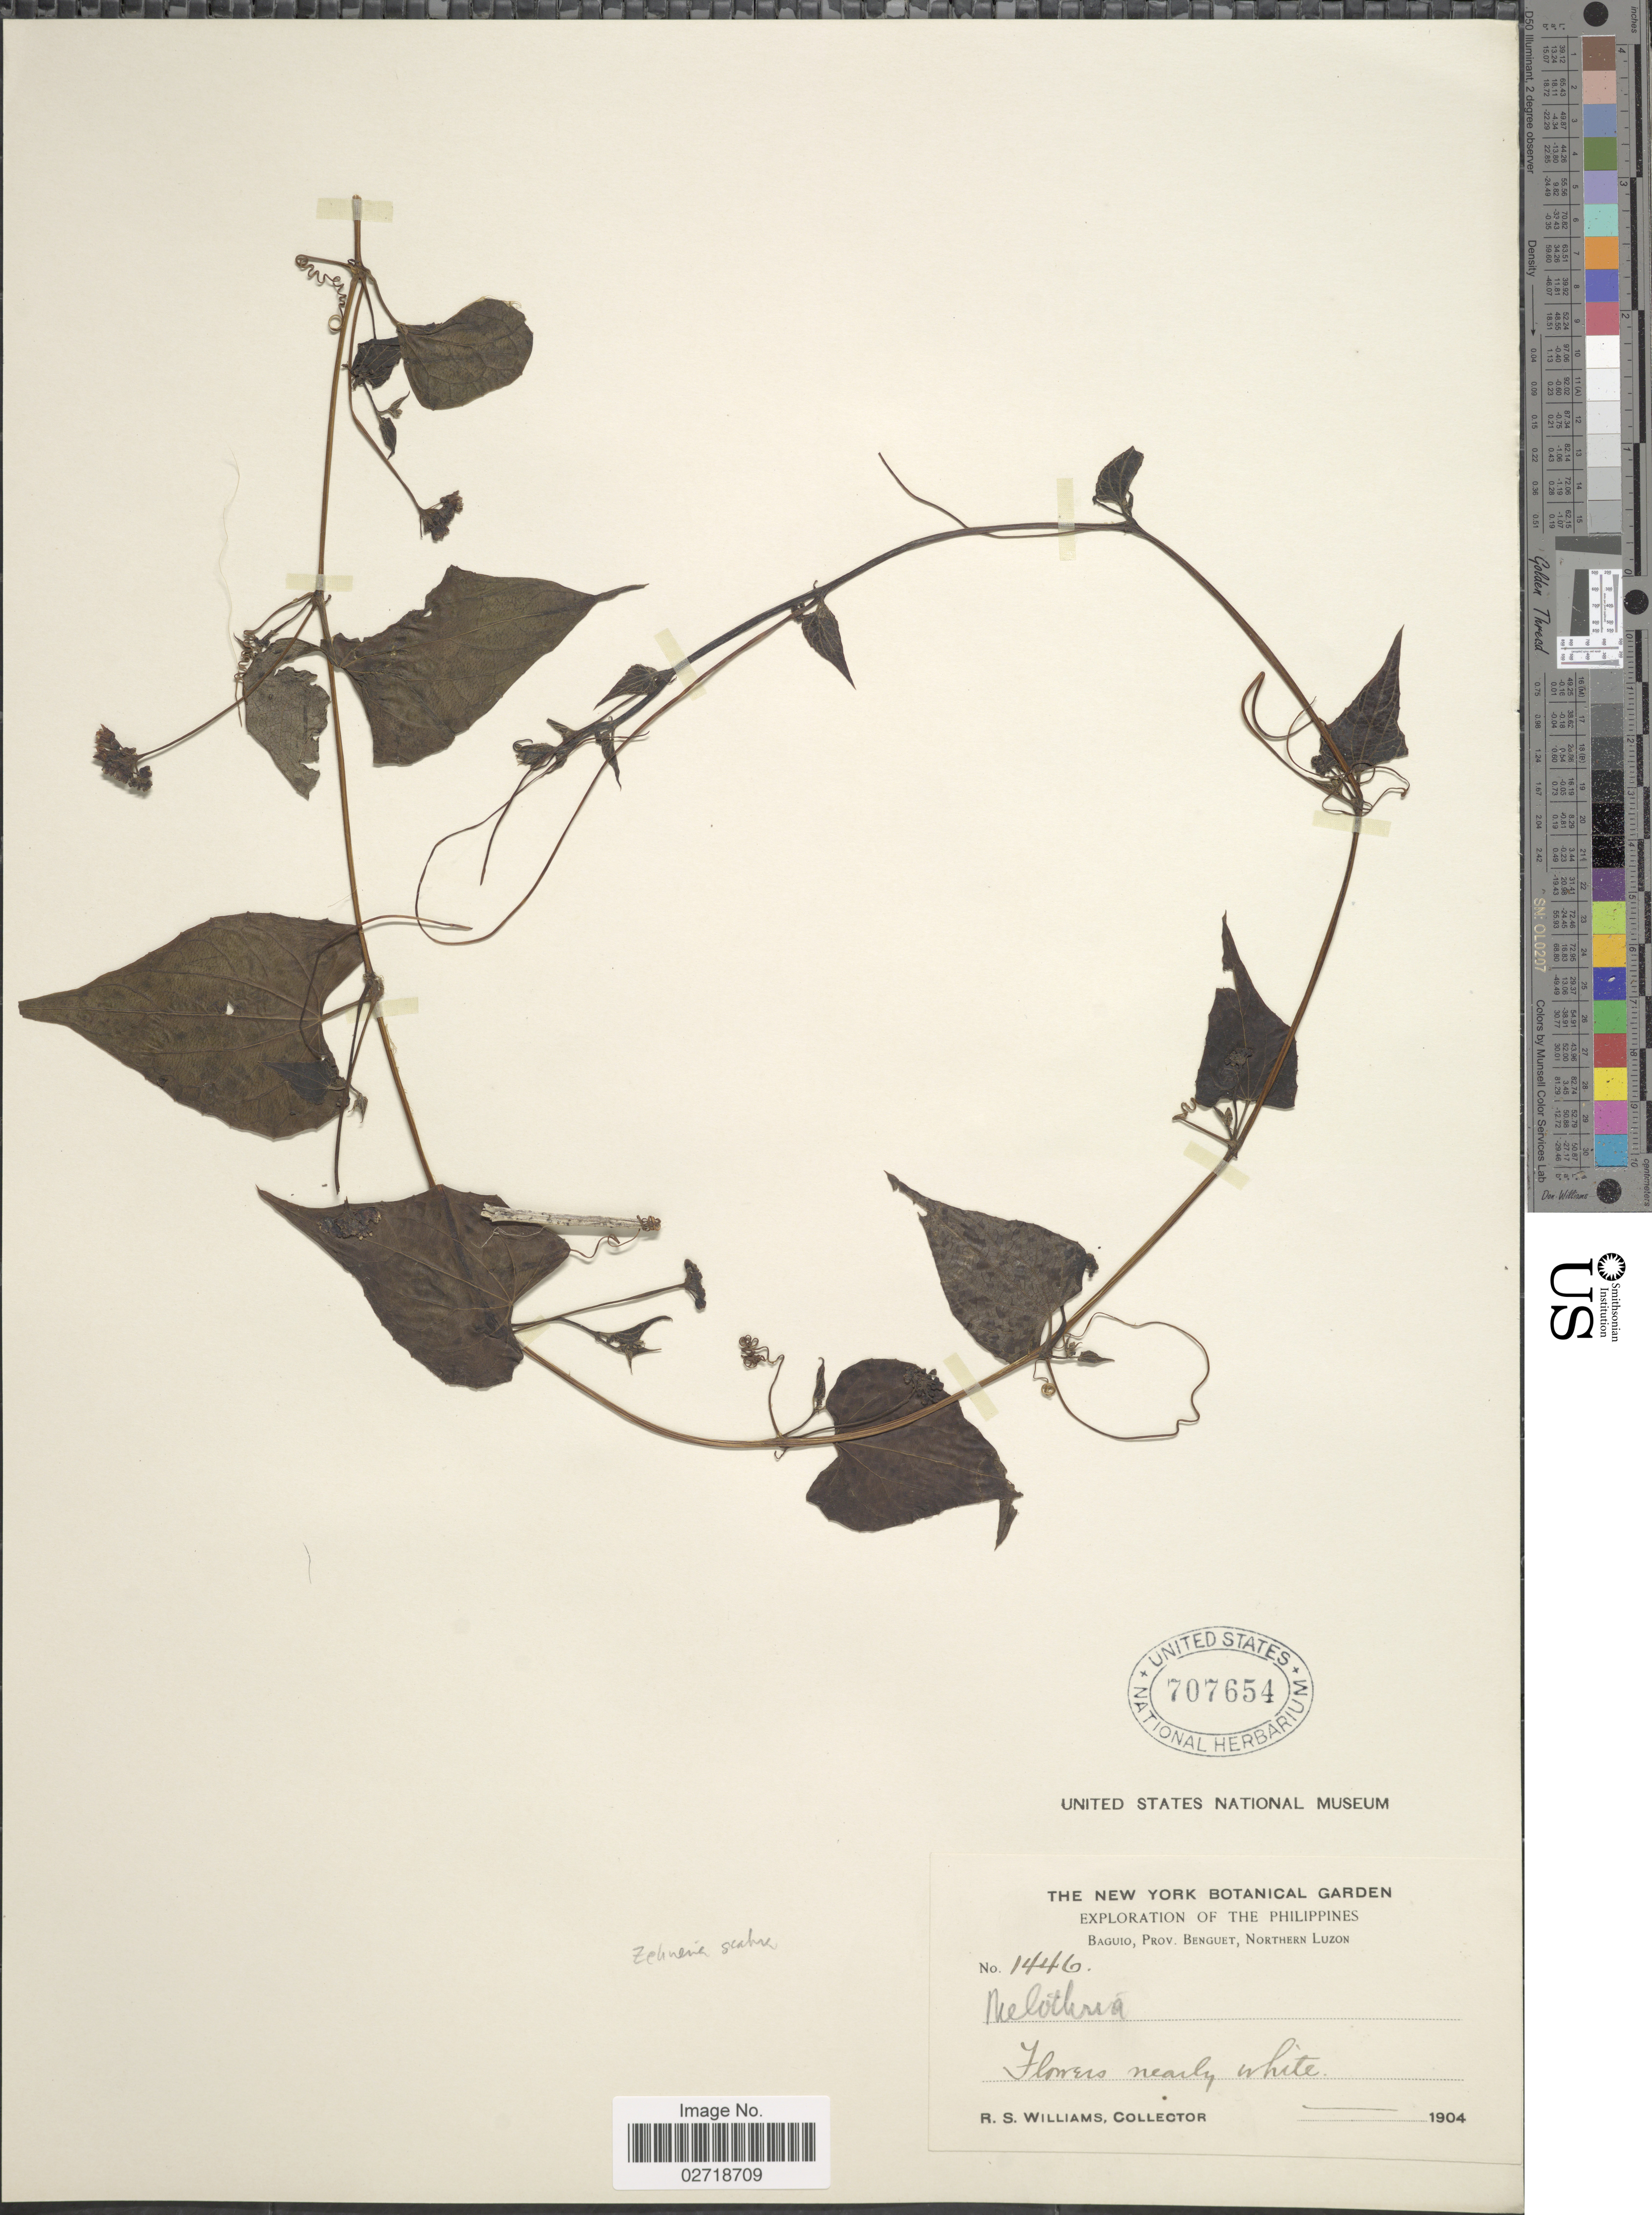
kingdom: Plantae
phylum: Tracheophyta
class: Magnoliopsida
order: Cucurbitales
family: Cucurbitaceae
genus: Zehneria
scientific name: Zehneria repanda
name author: (Blume) C.M.Simmons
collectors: R. S. Williams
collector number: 1446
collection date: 1904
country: Philippines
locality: Baguio, Prov. Benguet, Northern Luzon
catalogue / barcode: US 707654